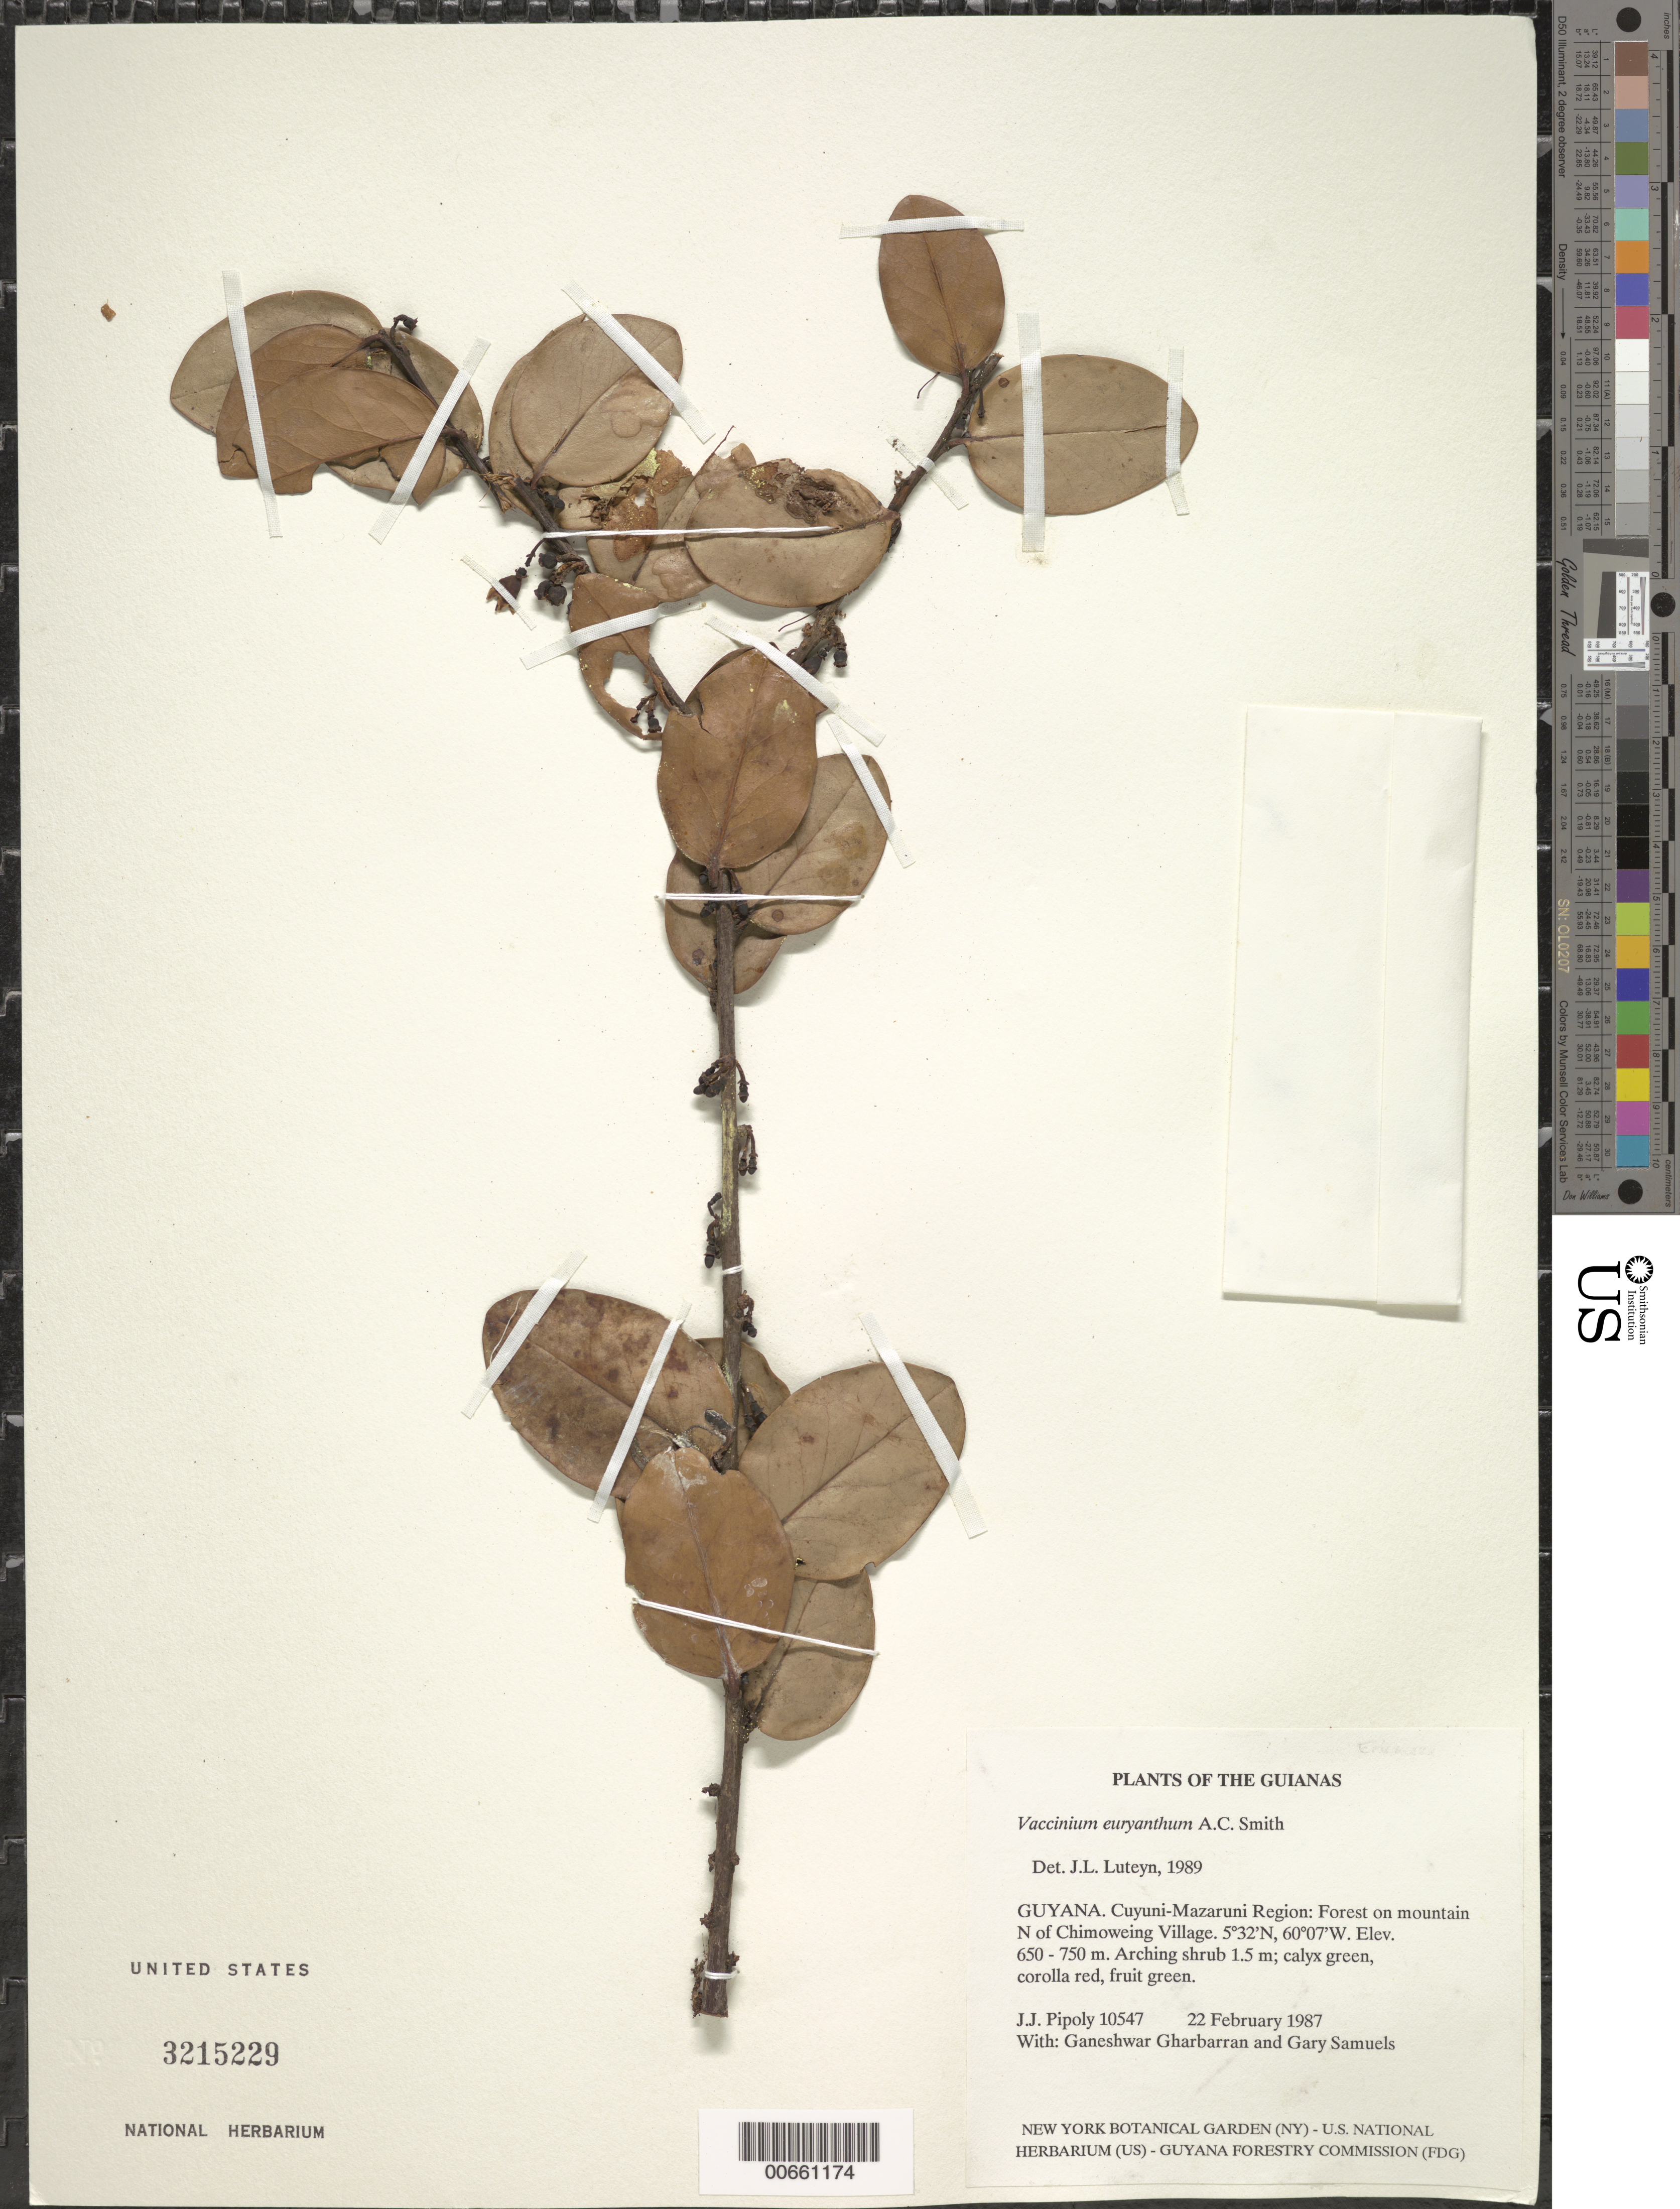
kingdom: Plantae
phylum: Tracheophyta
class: Magnoliopsida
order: Ericales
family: Ericaceae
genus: Vaccinium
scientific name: Vaccinium euryanthum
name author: A.C. Sm.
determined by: Luteyn, J. L.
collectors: J. J. Pipoly, G. Gharbarran & G. Samuels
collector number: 10547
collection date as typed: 22 February 1987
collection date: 1987-02-22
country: Guyana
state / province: Cuyuni-Mazaruni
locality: Mountain N of Chinoweing Village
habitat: Forest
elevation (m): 650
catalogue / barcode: US 3215229